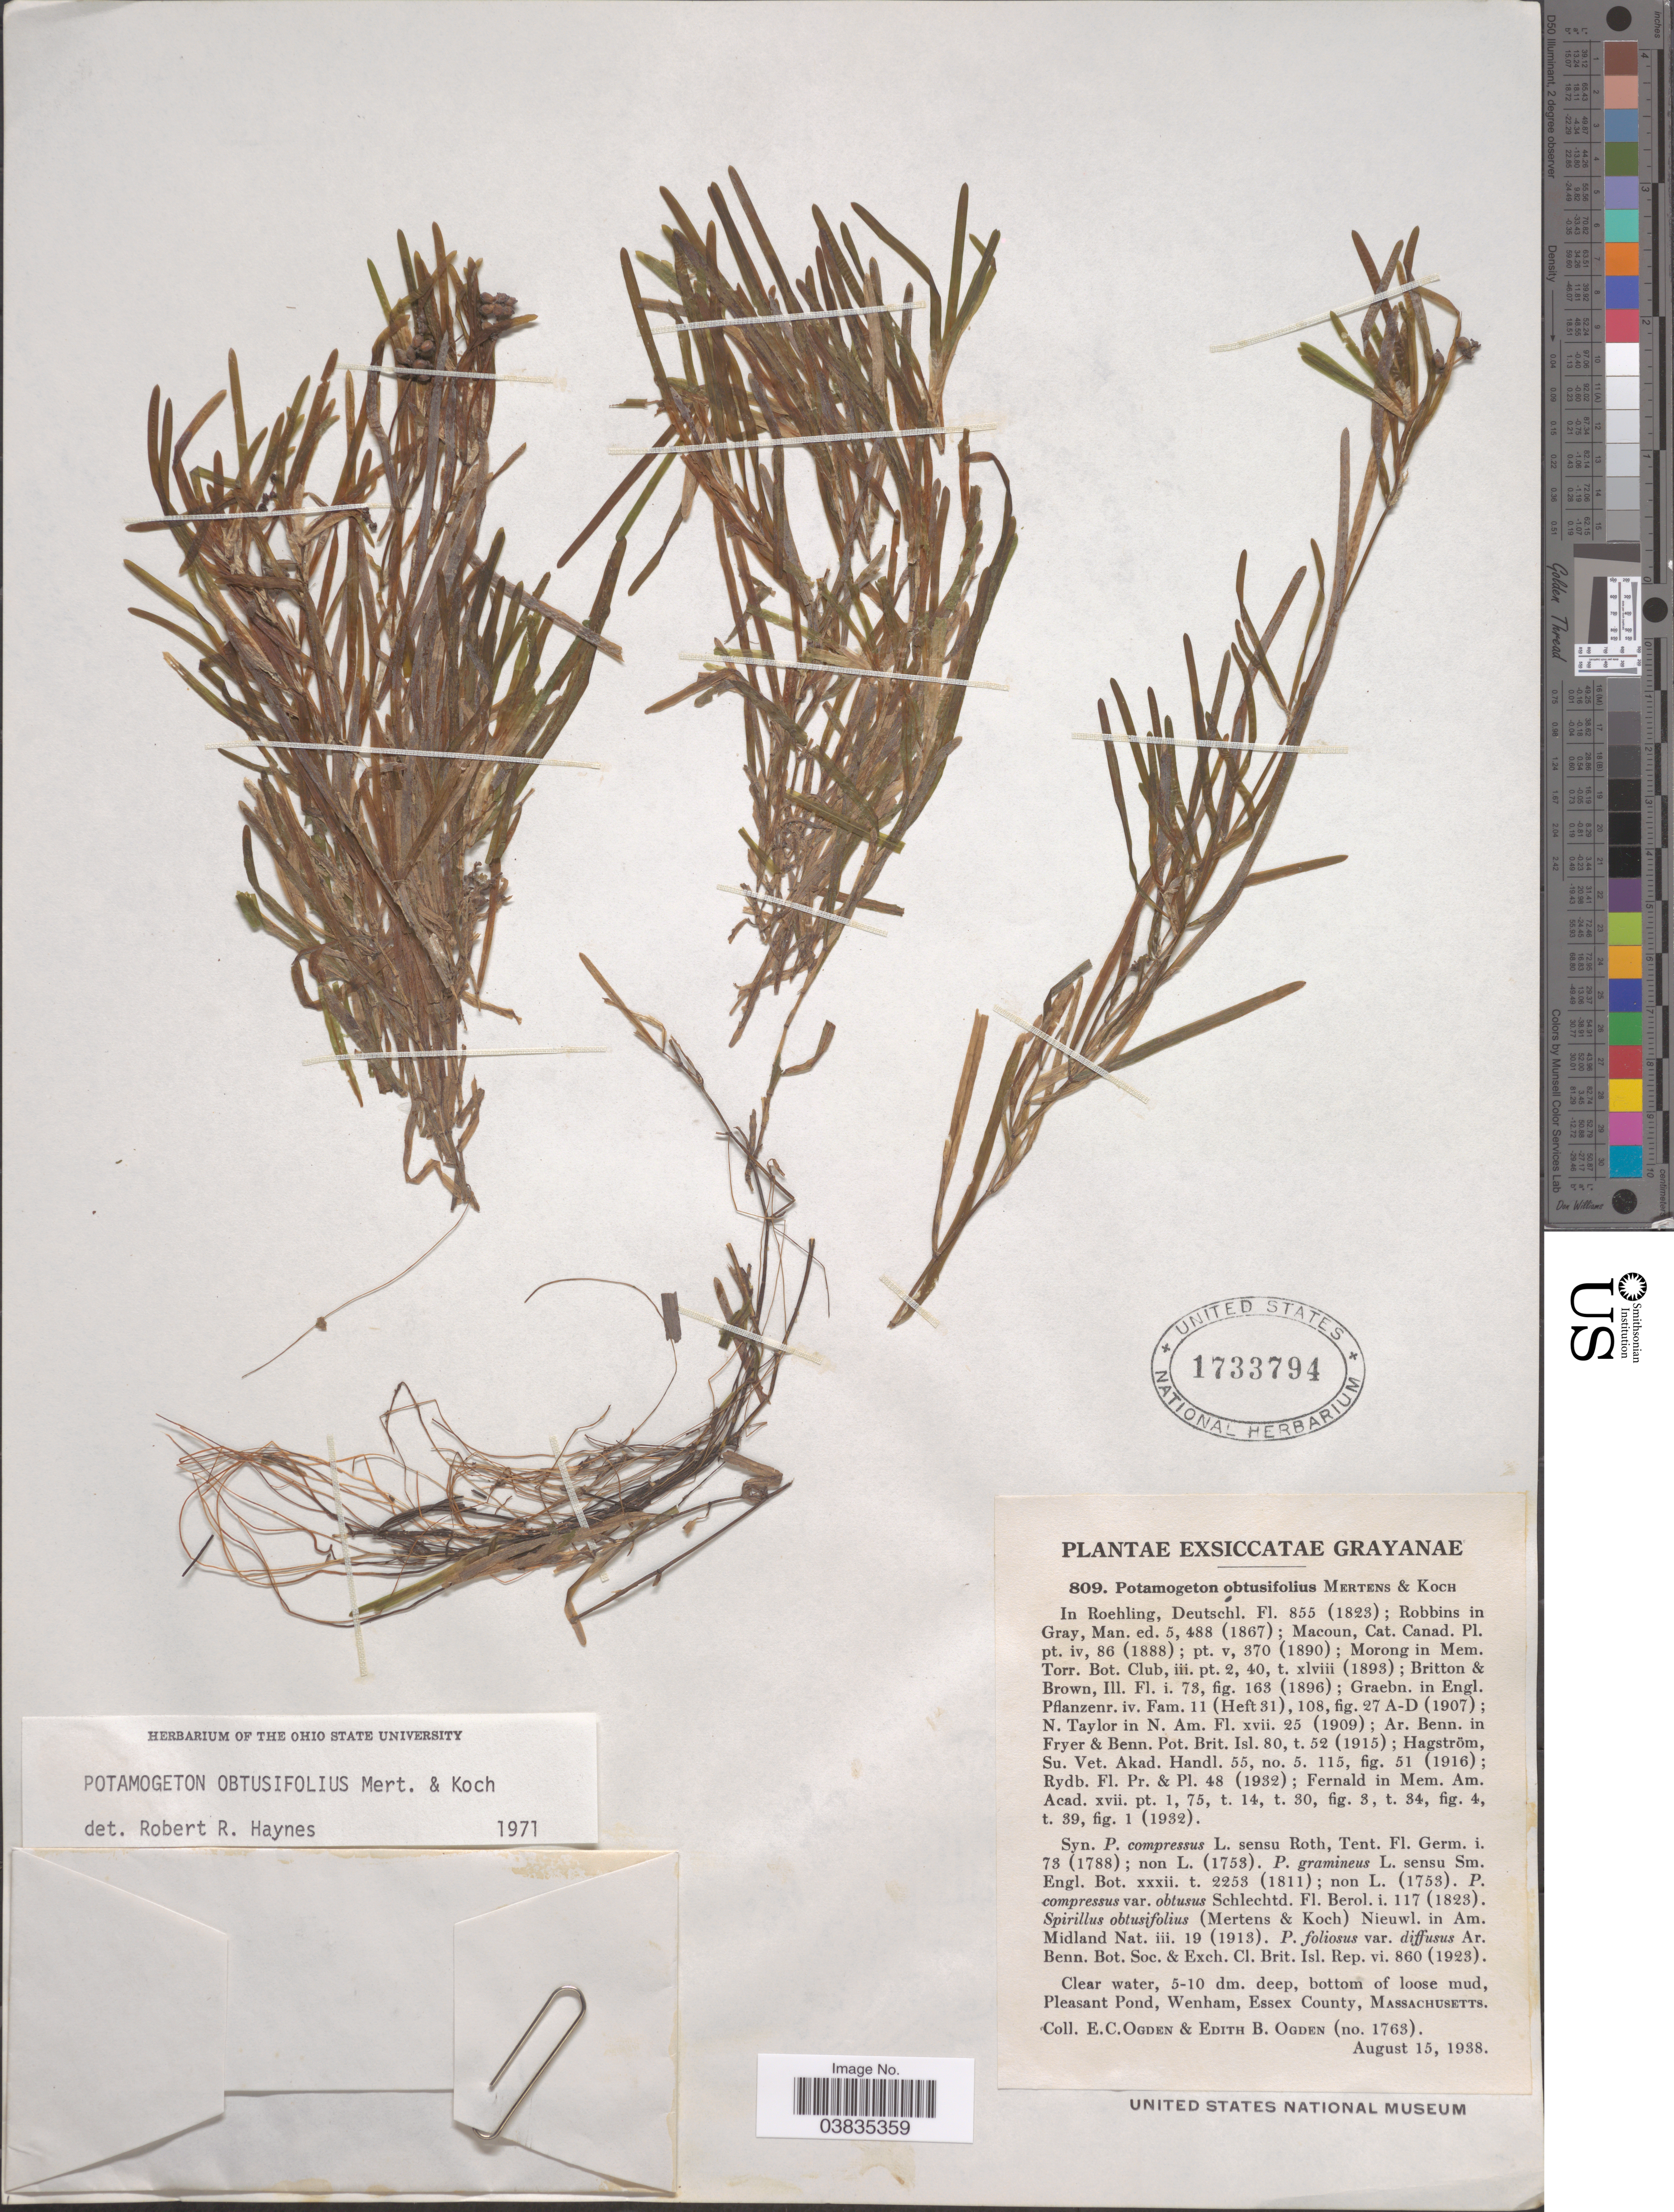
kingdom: Plantae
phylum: Tracheophyta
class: Liliopsida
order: Alismatales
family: Potamogetonaceae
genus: Potamogeton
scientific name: Potamogeton obtusifolius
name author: Mert. & W.D.J. Koch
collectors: E. Ogden & E. Ogden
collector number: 809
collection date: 1938-08-15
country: United States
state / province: Massachusetts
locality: Pleasant Pond, Wenham, Essex County.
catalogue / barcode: US 1733794